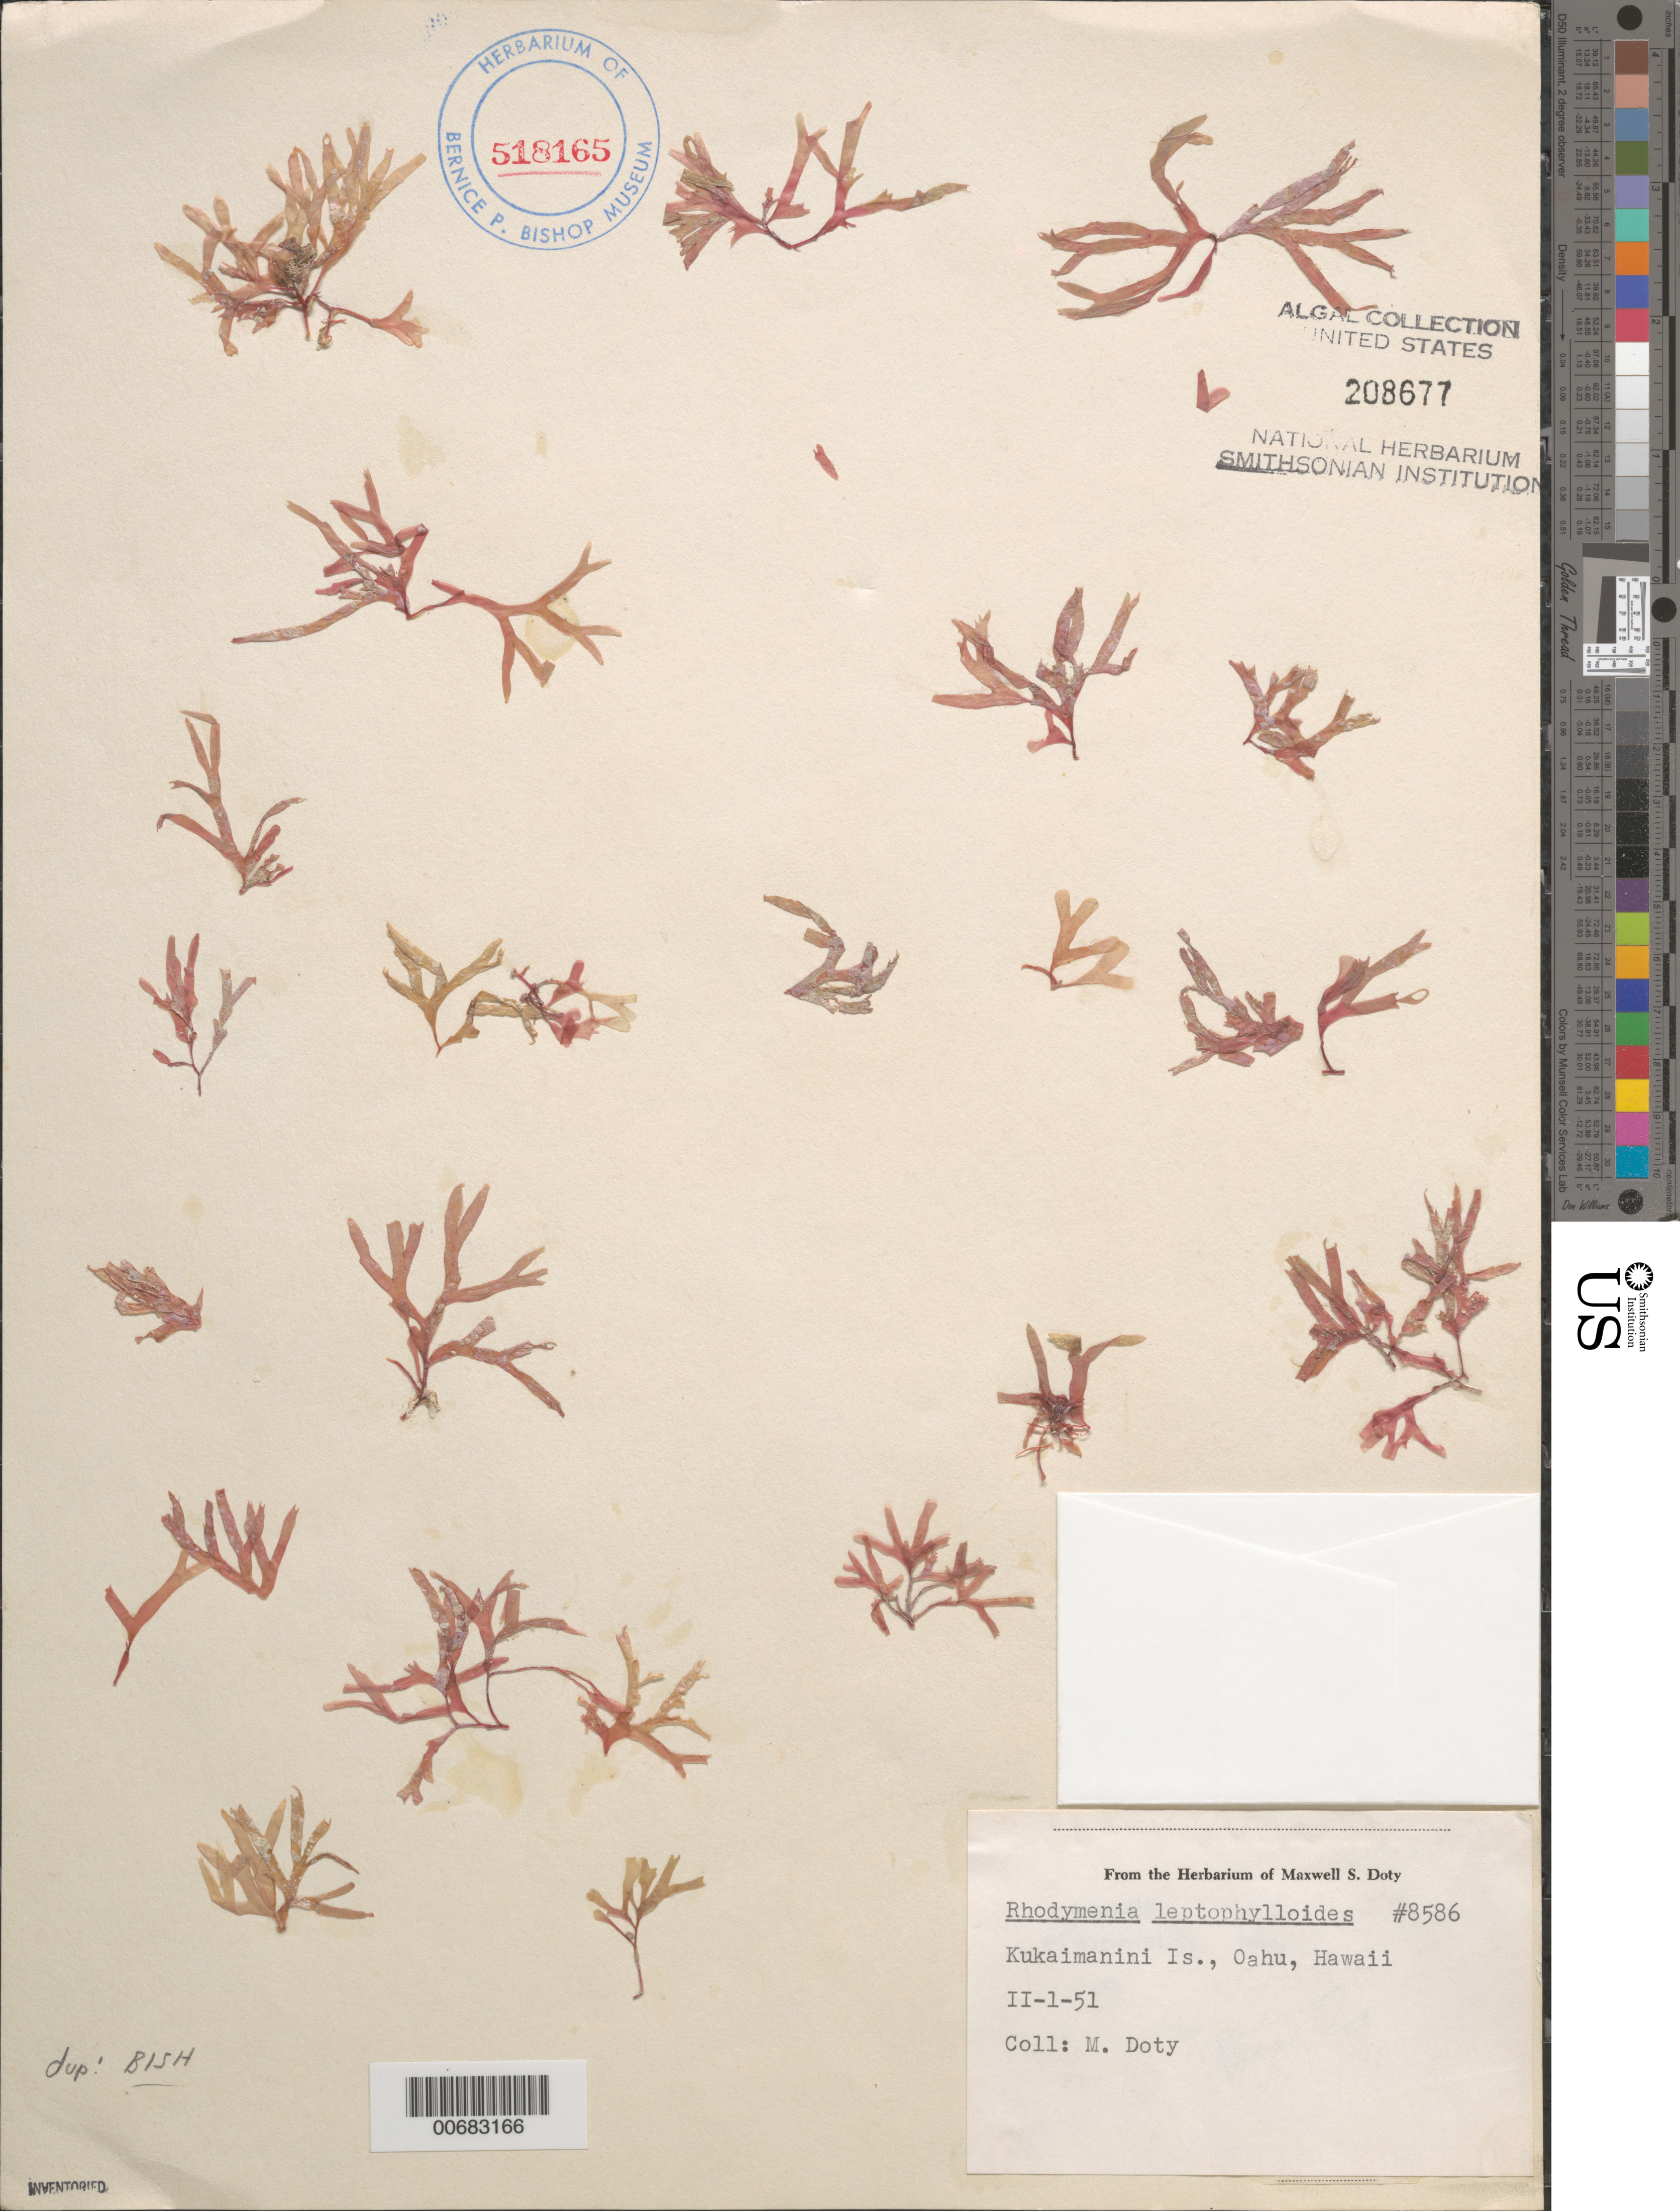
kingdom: Plantae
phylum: Rhodophyta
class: Florideophyceae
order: Rhodymeniales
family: Rhodymeniaceae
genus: Rhodymenia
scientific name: Rhodymenia leptophylla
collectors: M. S. Doty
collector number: MSD 8586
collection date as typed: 01 Feb 1951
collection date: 1951-02-01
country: United States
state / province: Hawaii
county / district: Honolulu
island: Oahu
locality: Kukaimanini Island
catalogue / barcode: US 208677